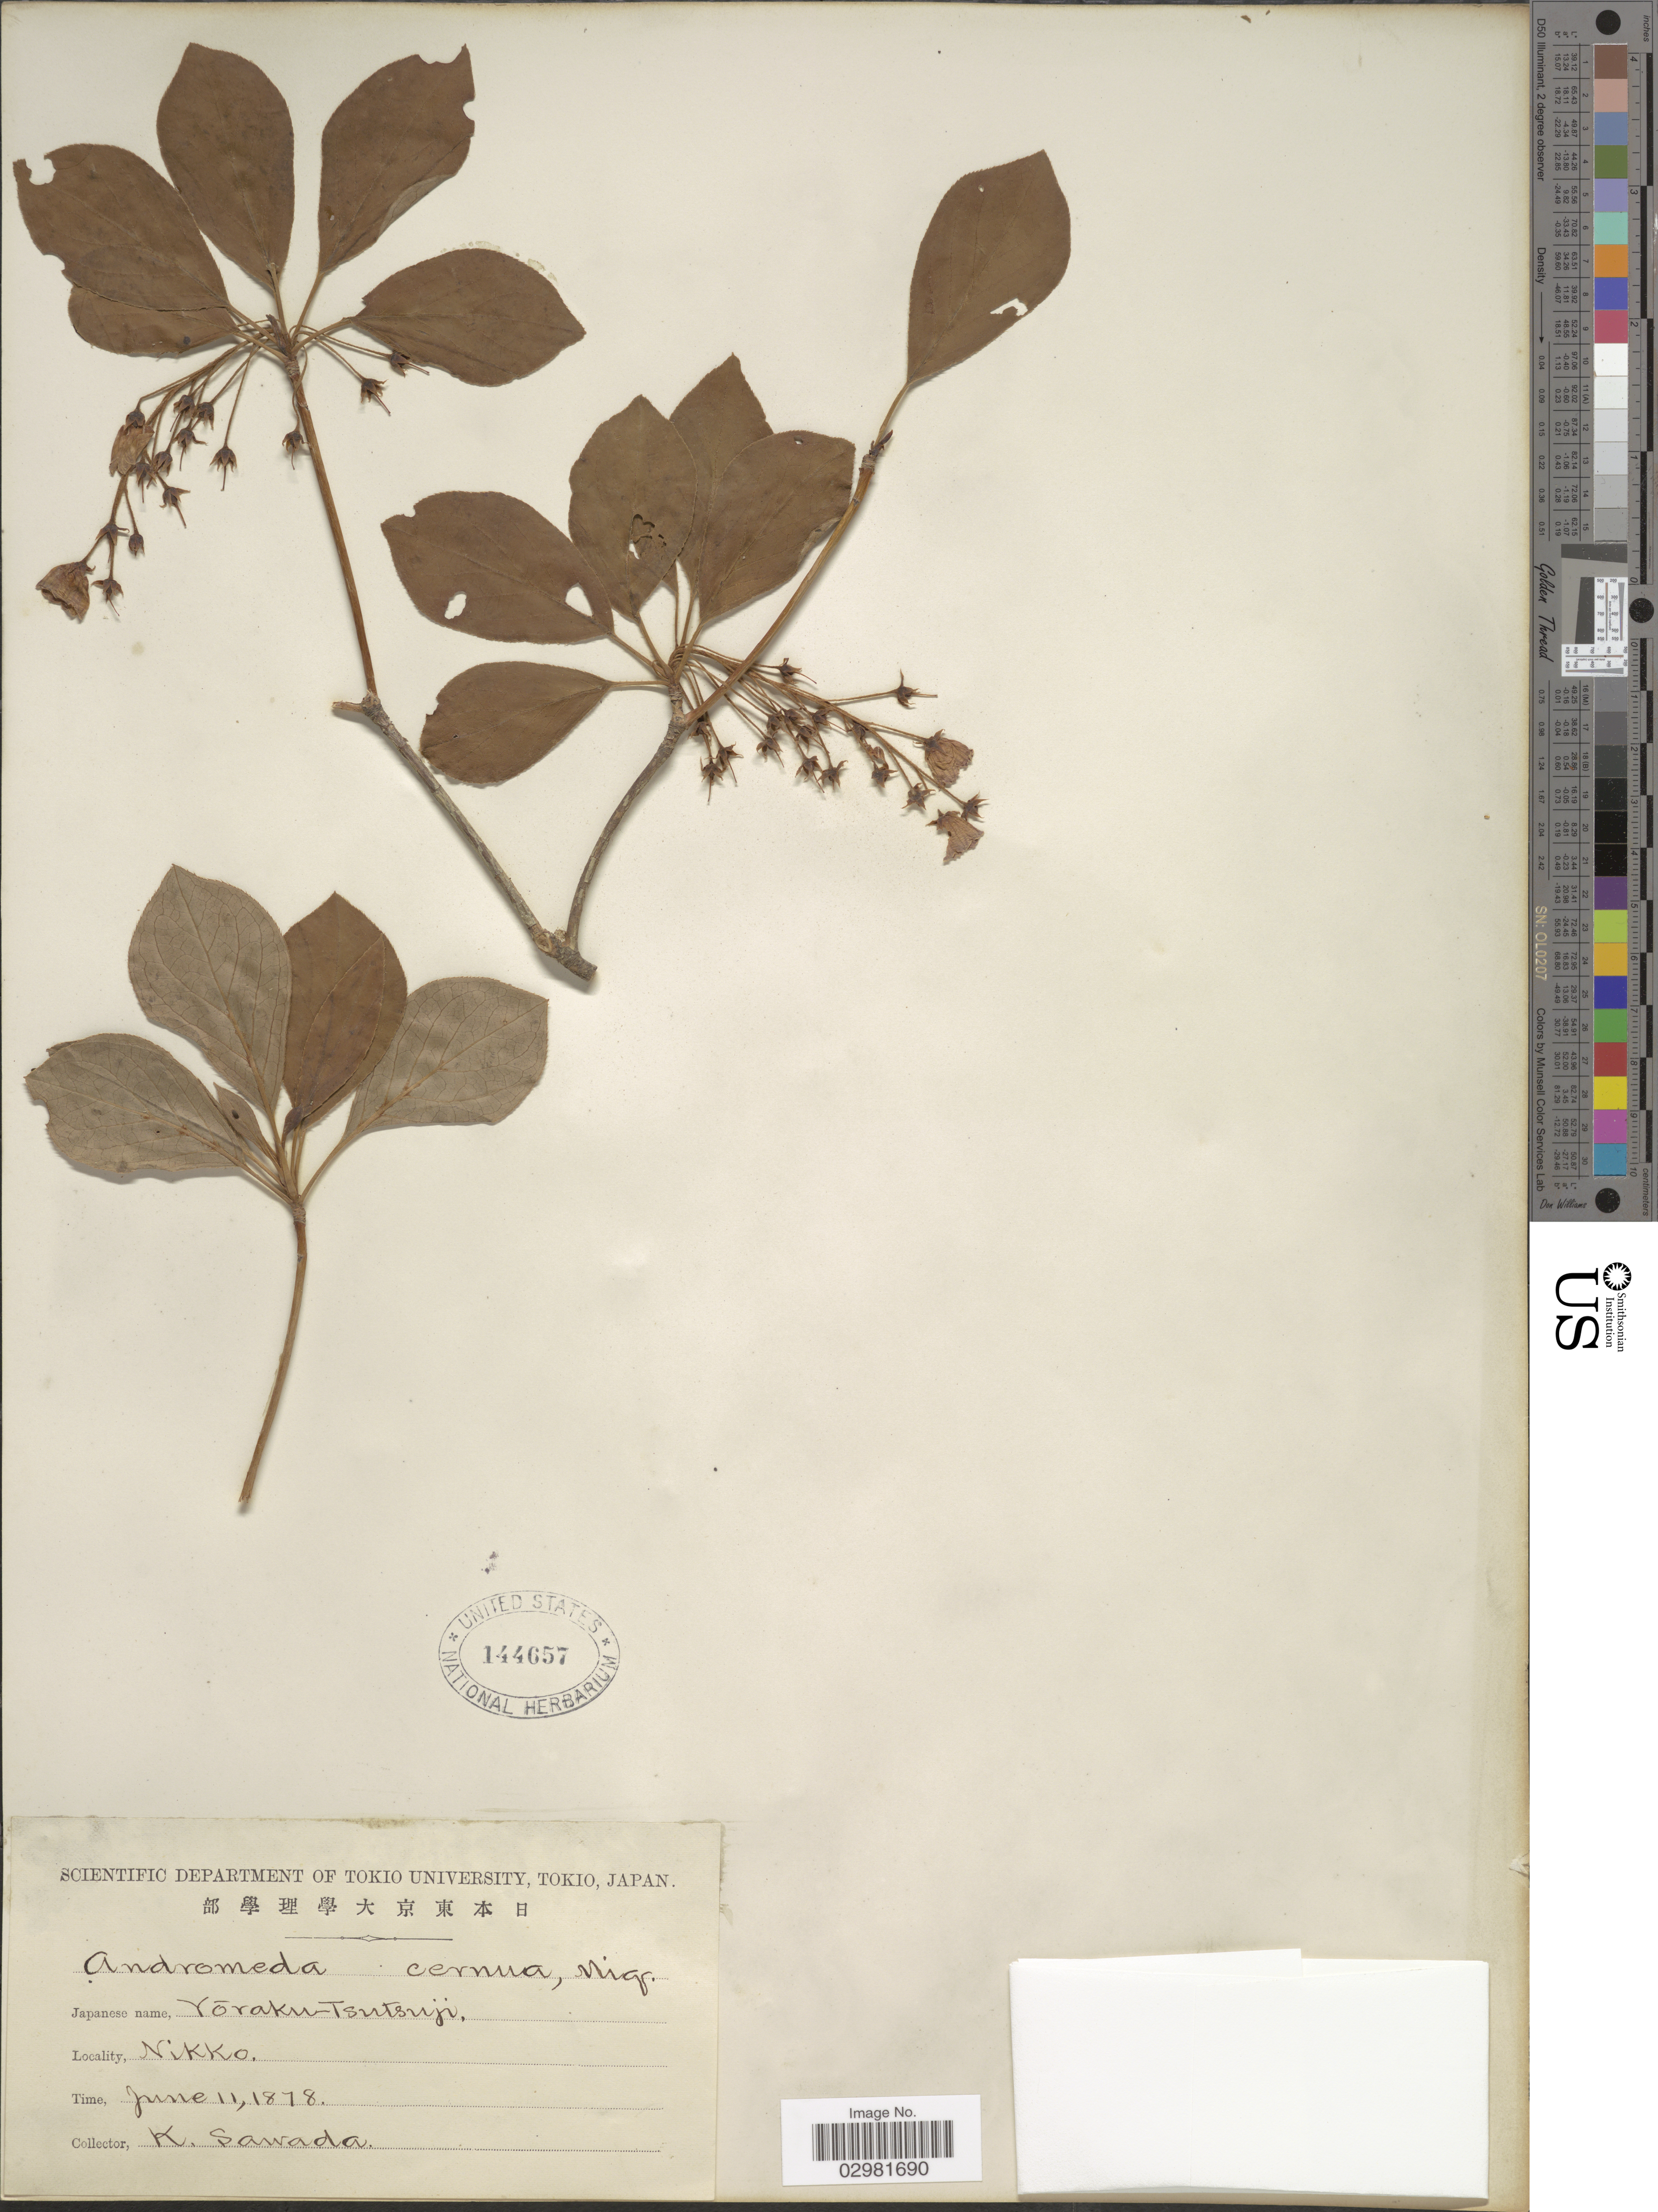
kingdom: Plantae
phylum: Tracheophyta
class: Magnoliopsida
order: Ericales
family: Ericaceae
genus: Enkianthus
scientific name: Enkianthus cernuus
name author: (Siebold & Zucc.) Benth. & Hook. f. ex Makino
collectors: K. Sawada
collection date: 1878-06-11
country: Japan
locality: Nikko.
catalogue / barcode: US 144657